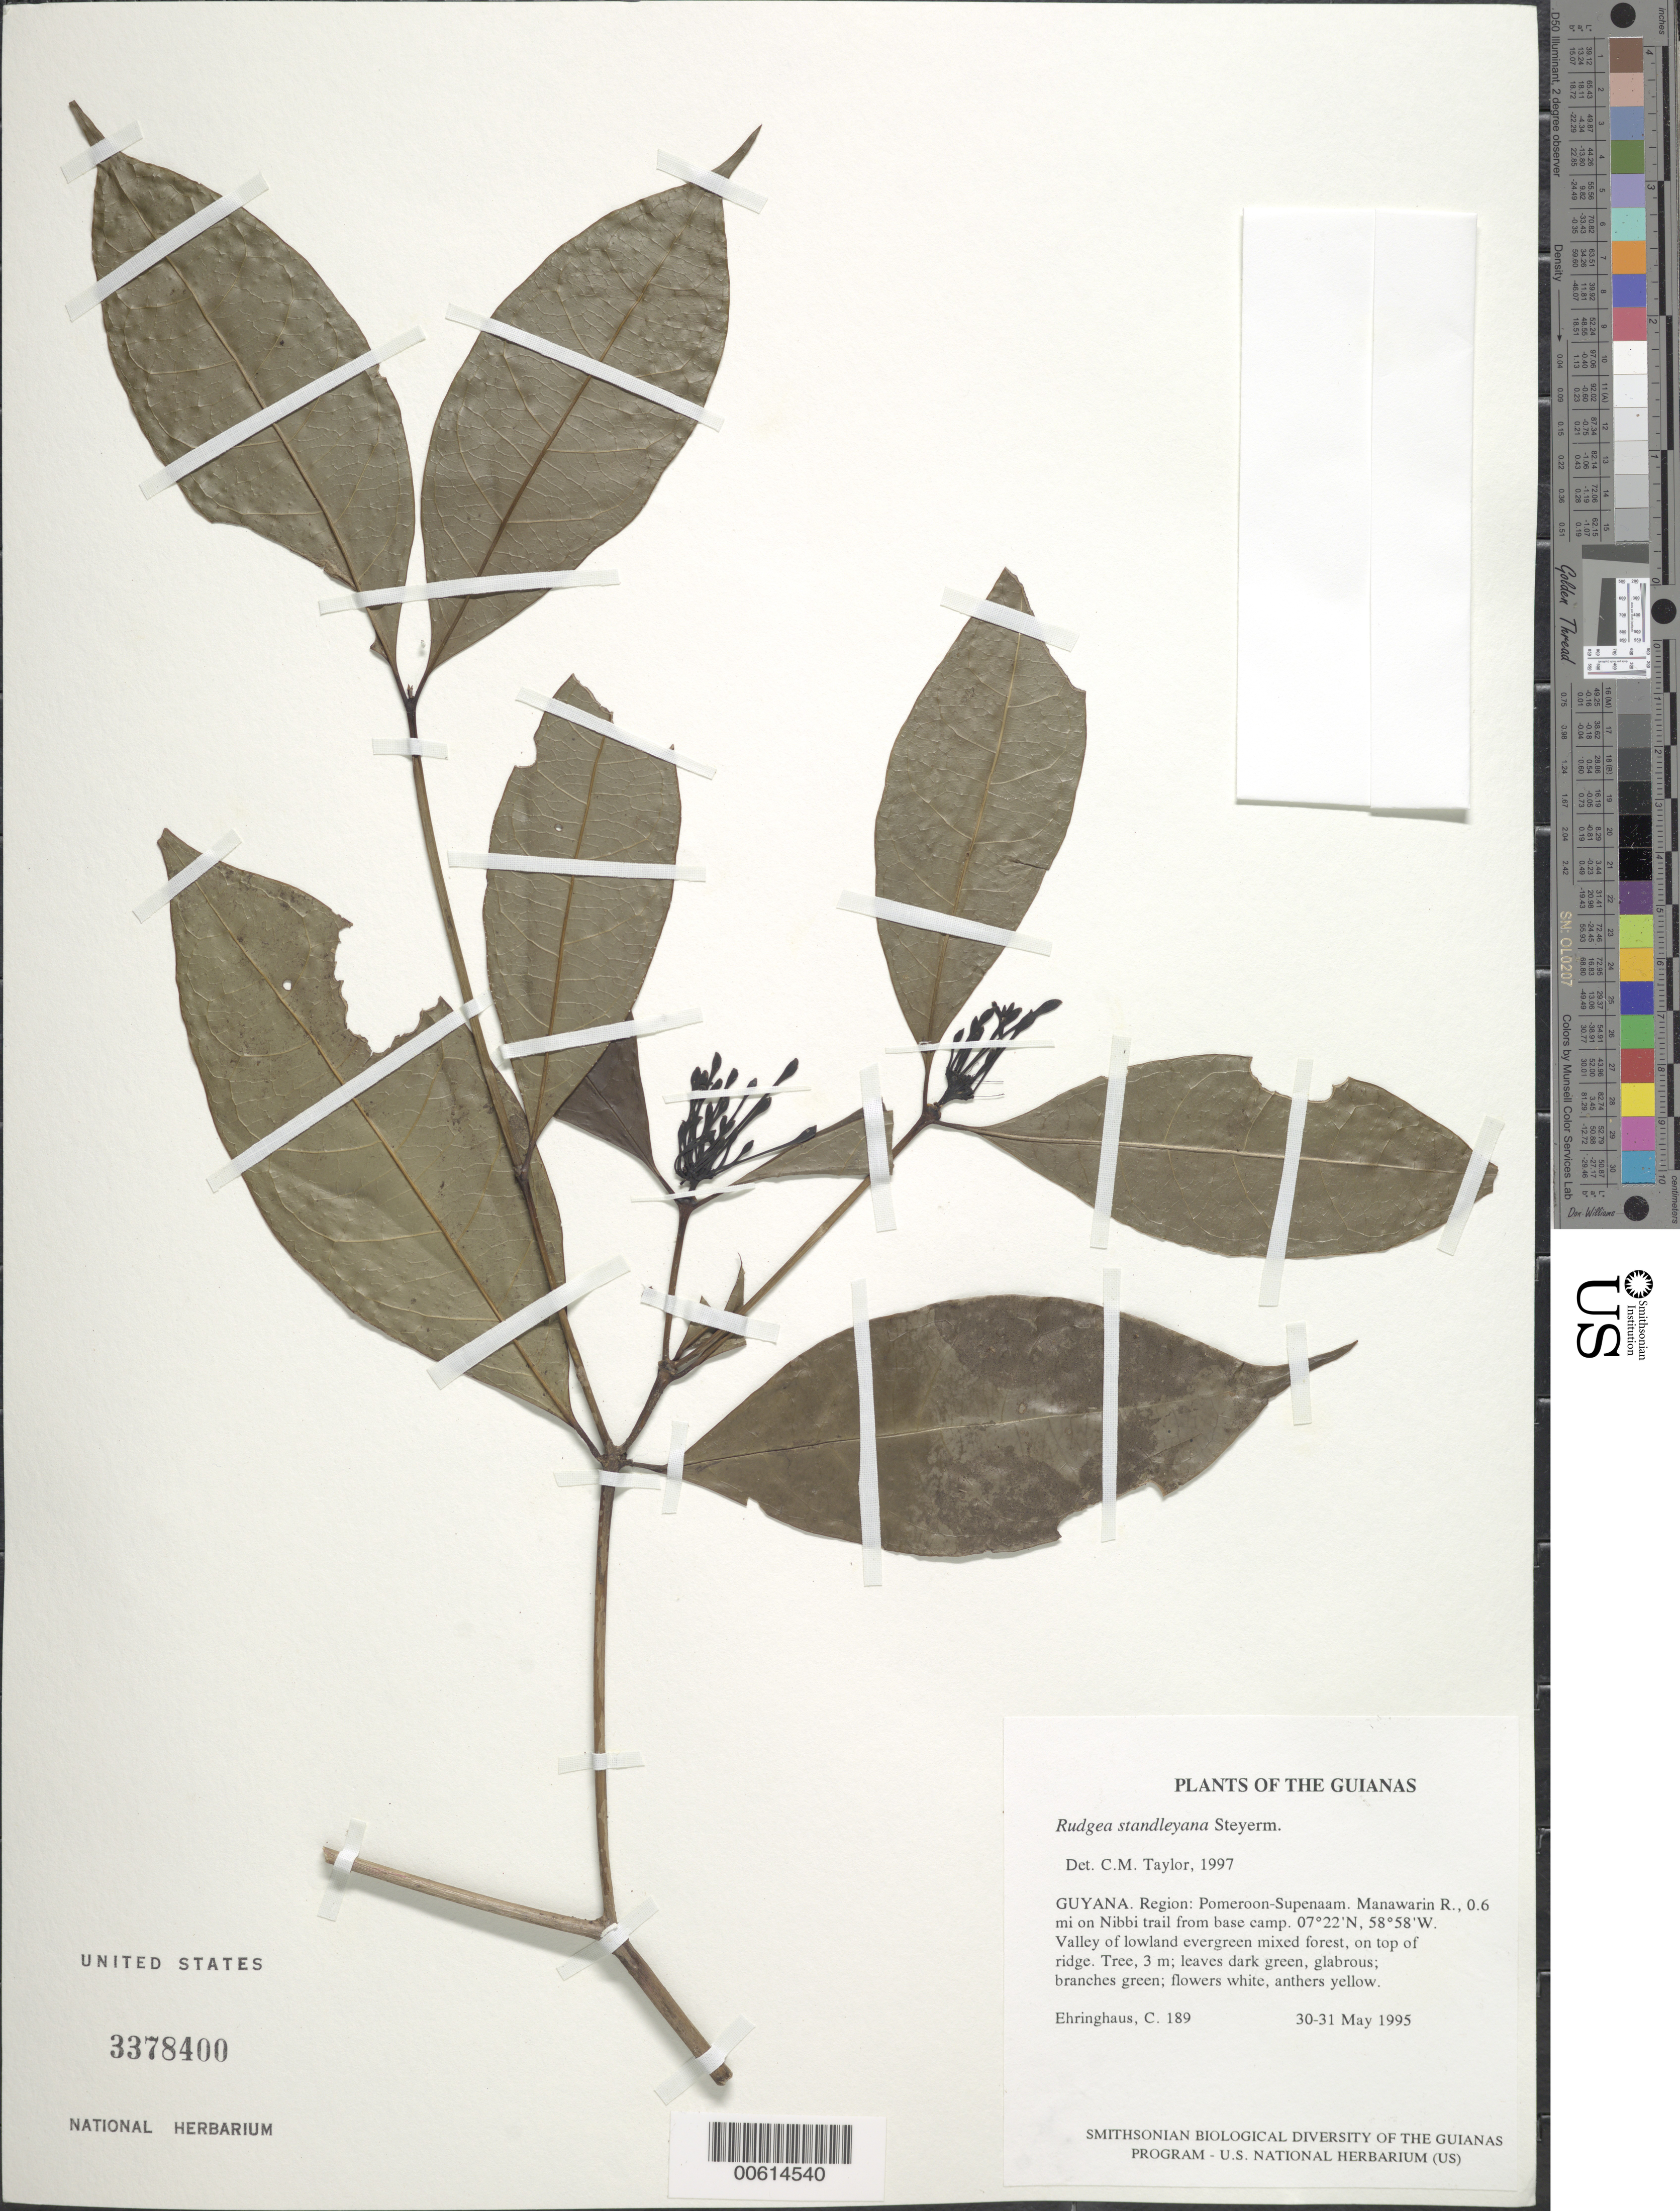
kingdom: Plantae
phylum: Tracheophyta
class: Magnoliopsida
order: Gentianales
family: Rubiaceae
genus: Rudgea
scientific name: Rudgea standleyana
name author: Steyerm.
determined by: Taylor, Charlotte M.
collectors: C. Ehringhaus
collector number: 189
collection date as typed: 30-31 May 1995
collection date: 1995-05-30/1995-05-31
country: Guyana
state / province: Pomeroon-Supenaam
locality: Manawarin R., 0.6 mi on Nibbi trail from base camp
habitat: Valley of lowland evergreen mixed forest, on top of ridge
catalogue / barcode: US 3378400